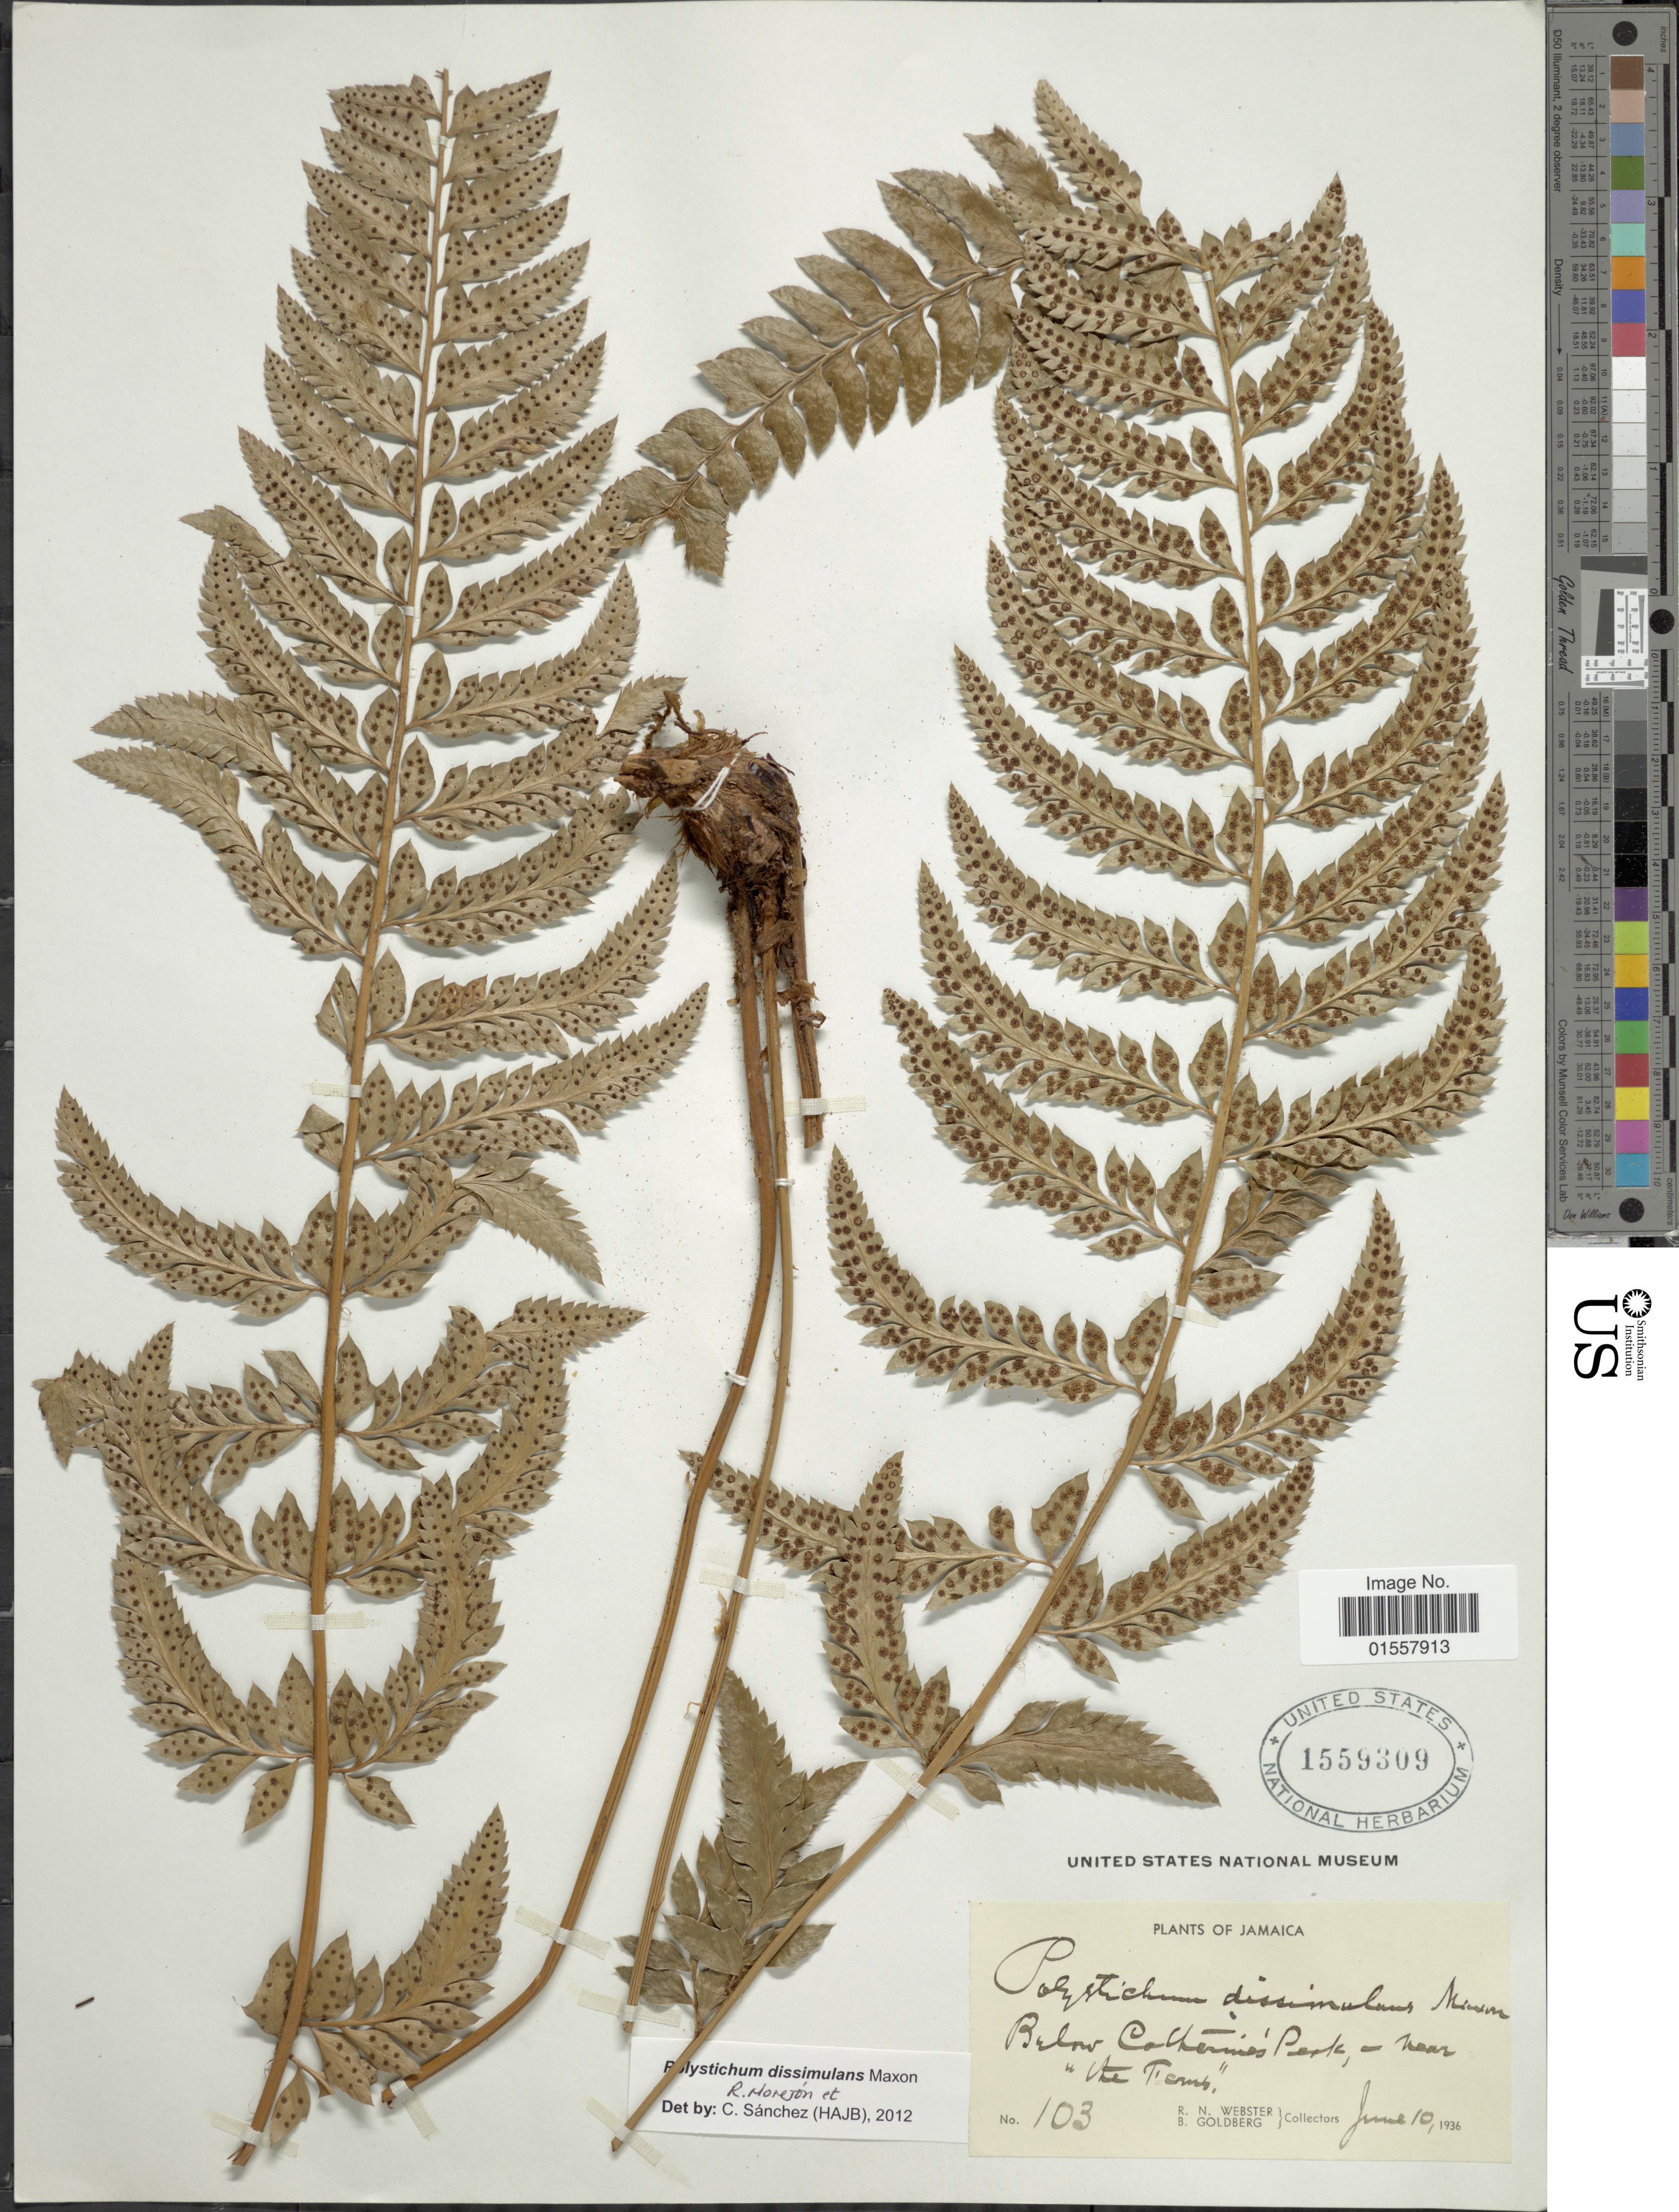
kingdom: Plantae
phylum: Tracheophyta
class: Polypodiopsida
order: Polypodiales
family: Dryopteridaceae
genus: Polystichum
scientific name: Polystichum dissimulans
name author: Maxon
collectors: R. N. Webster & B. Goldberg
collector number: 103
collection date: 1936-06-10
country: Jamaica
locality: Below Catherine's Peak, near the Ferns [interpreted]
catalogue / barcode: US 1559309